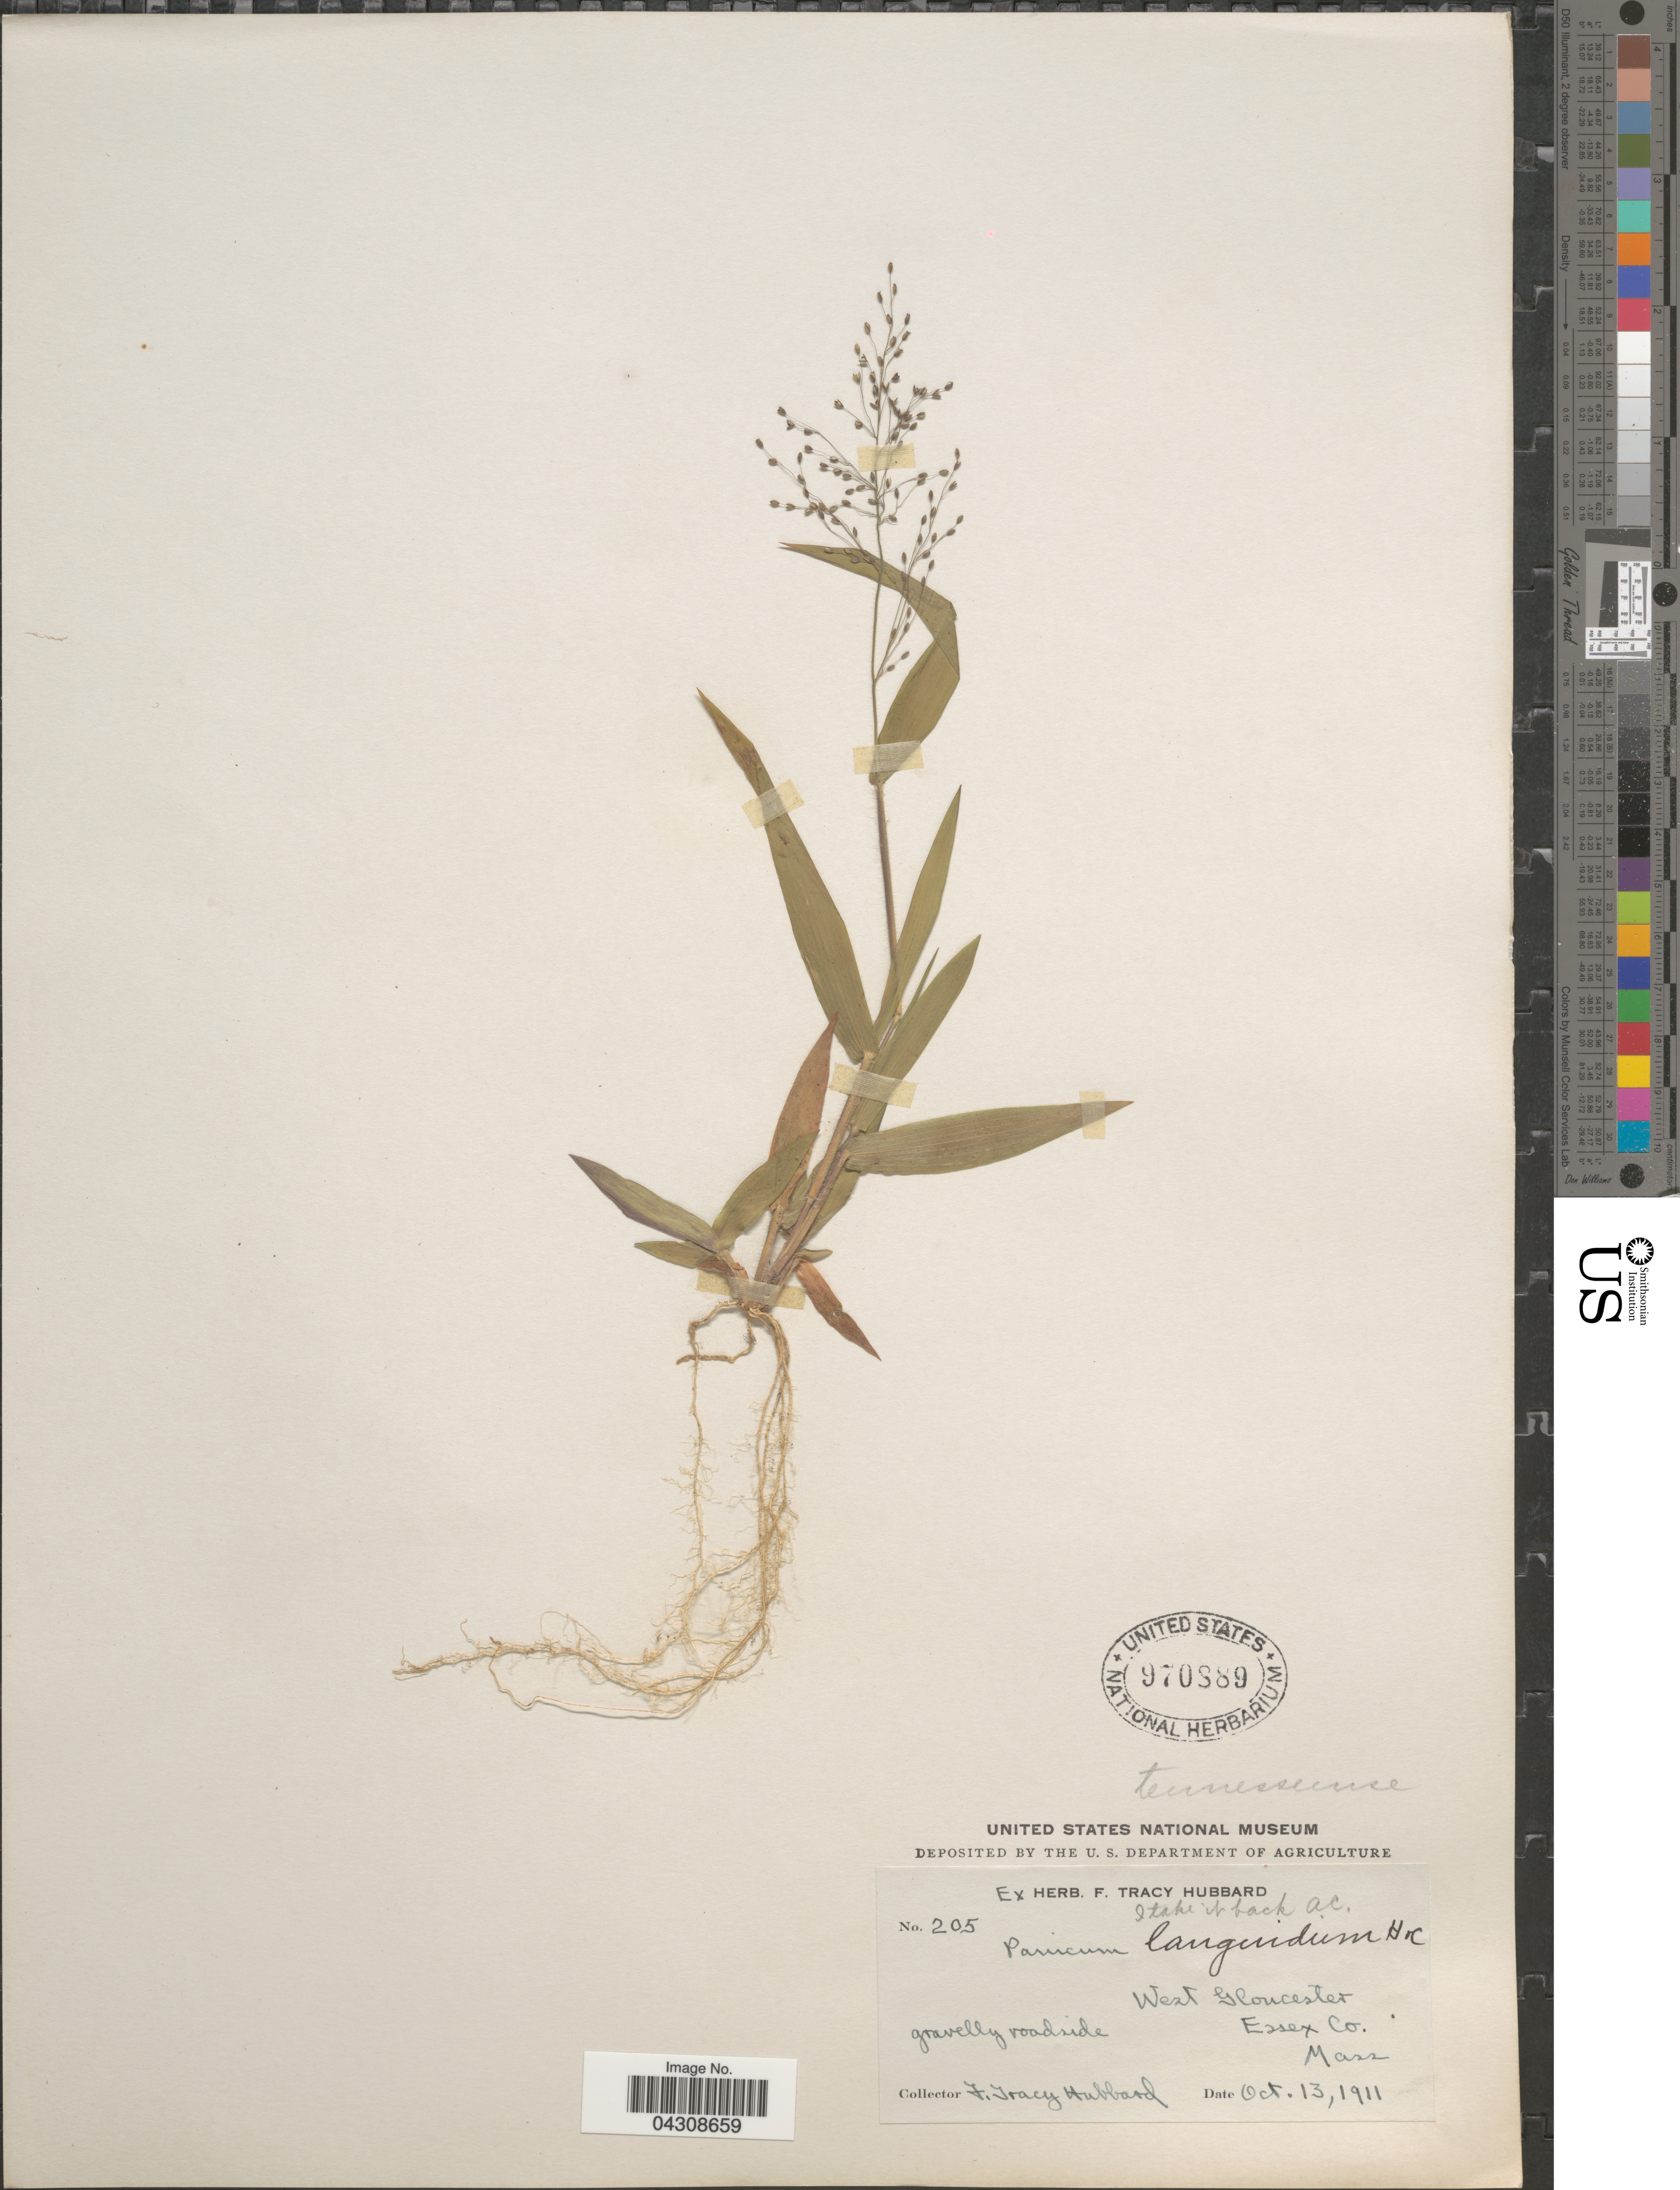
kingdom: Plantae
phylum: Tracheophyta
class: Liliopsida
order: Poales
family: Poaceae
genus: Dichanthelium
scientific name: Dichanthelium acuminatum var. acuminatum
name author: (Sw.) Gould & C.A. Clark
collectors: F. T. Hubbard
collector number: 205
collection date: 1911-10-13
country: United States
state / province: Massachusetts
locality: West Gloucester. Essex Co.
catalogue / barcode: US 970889